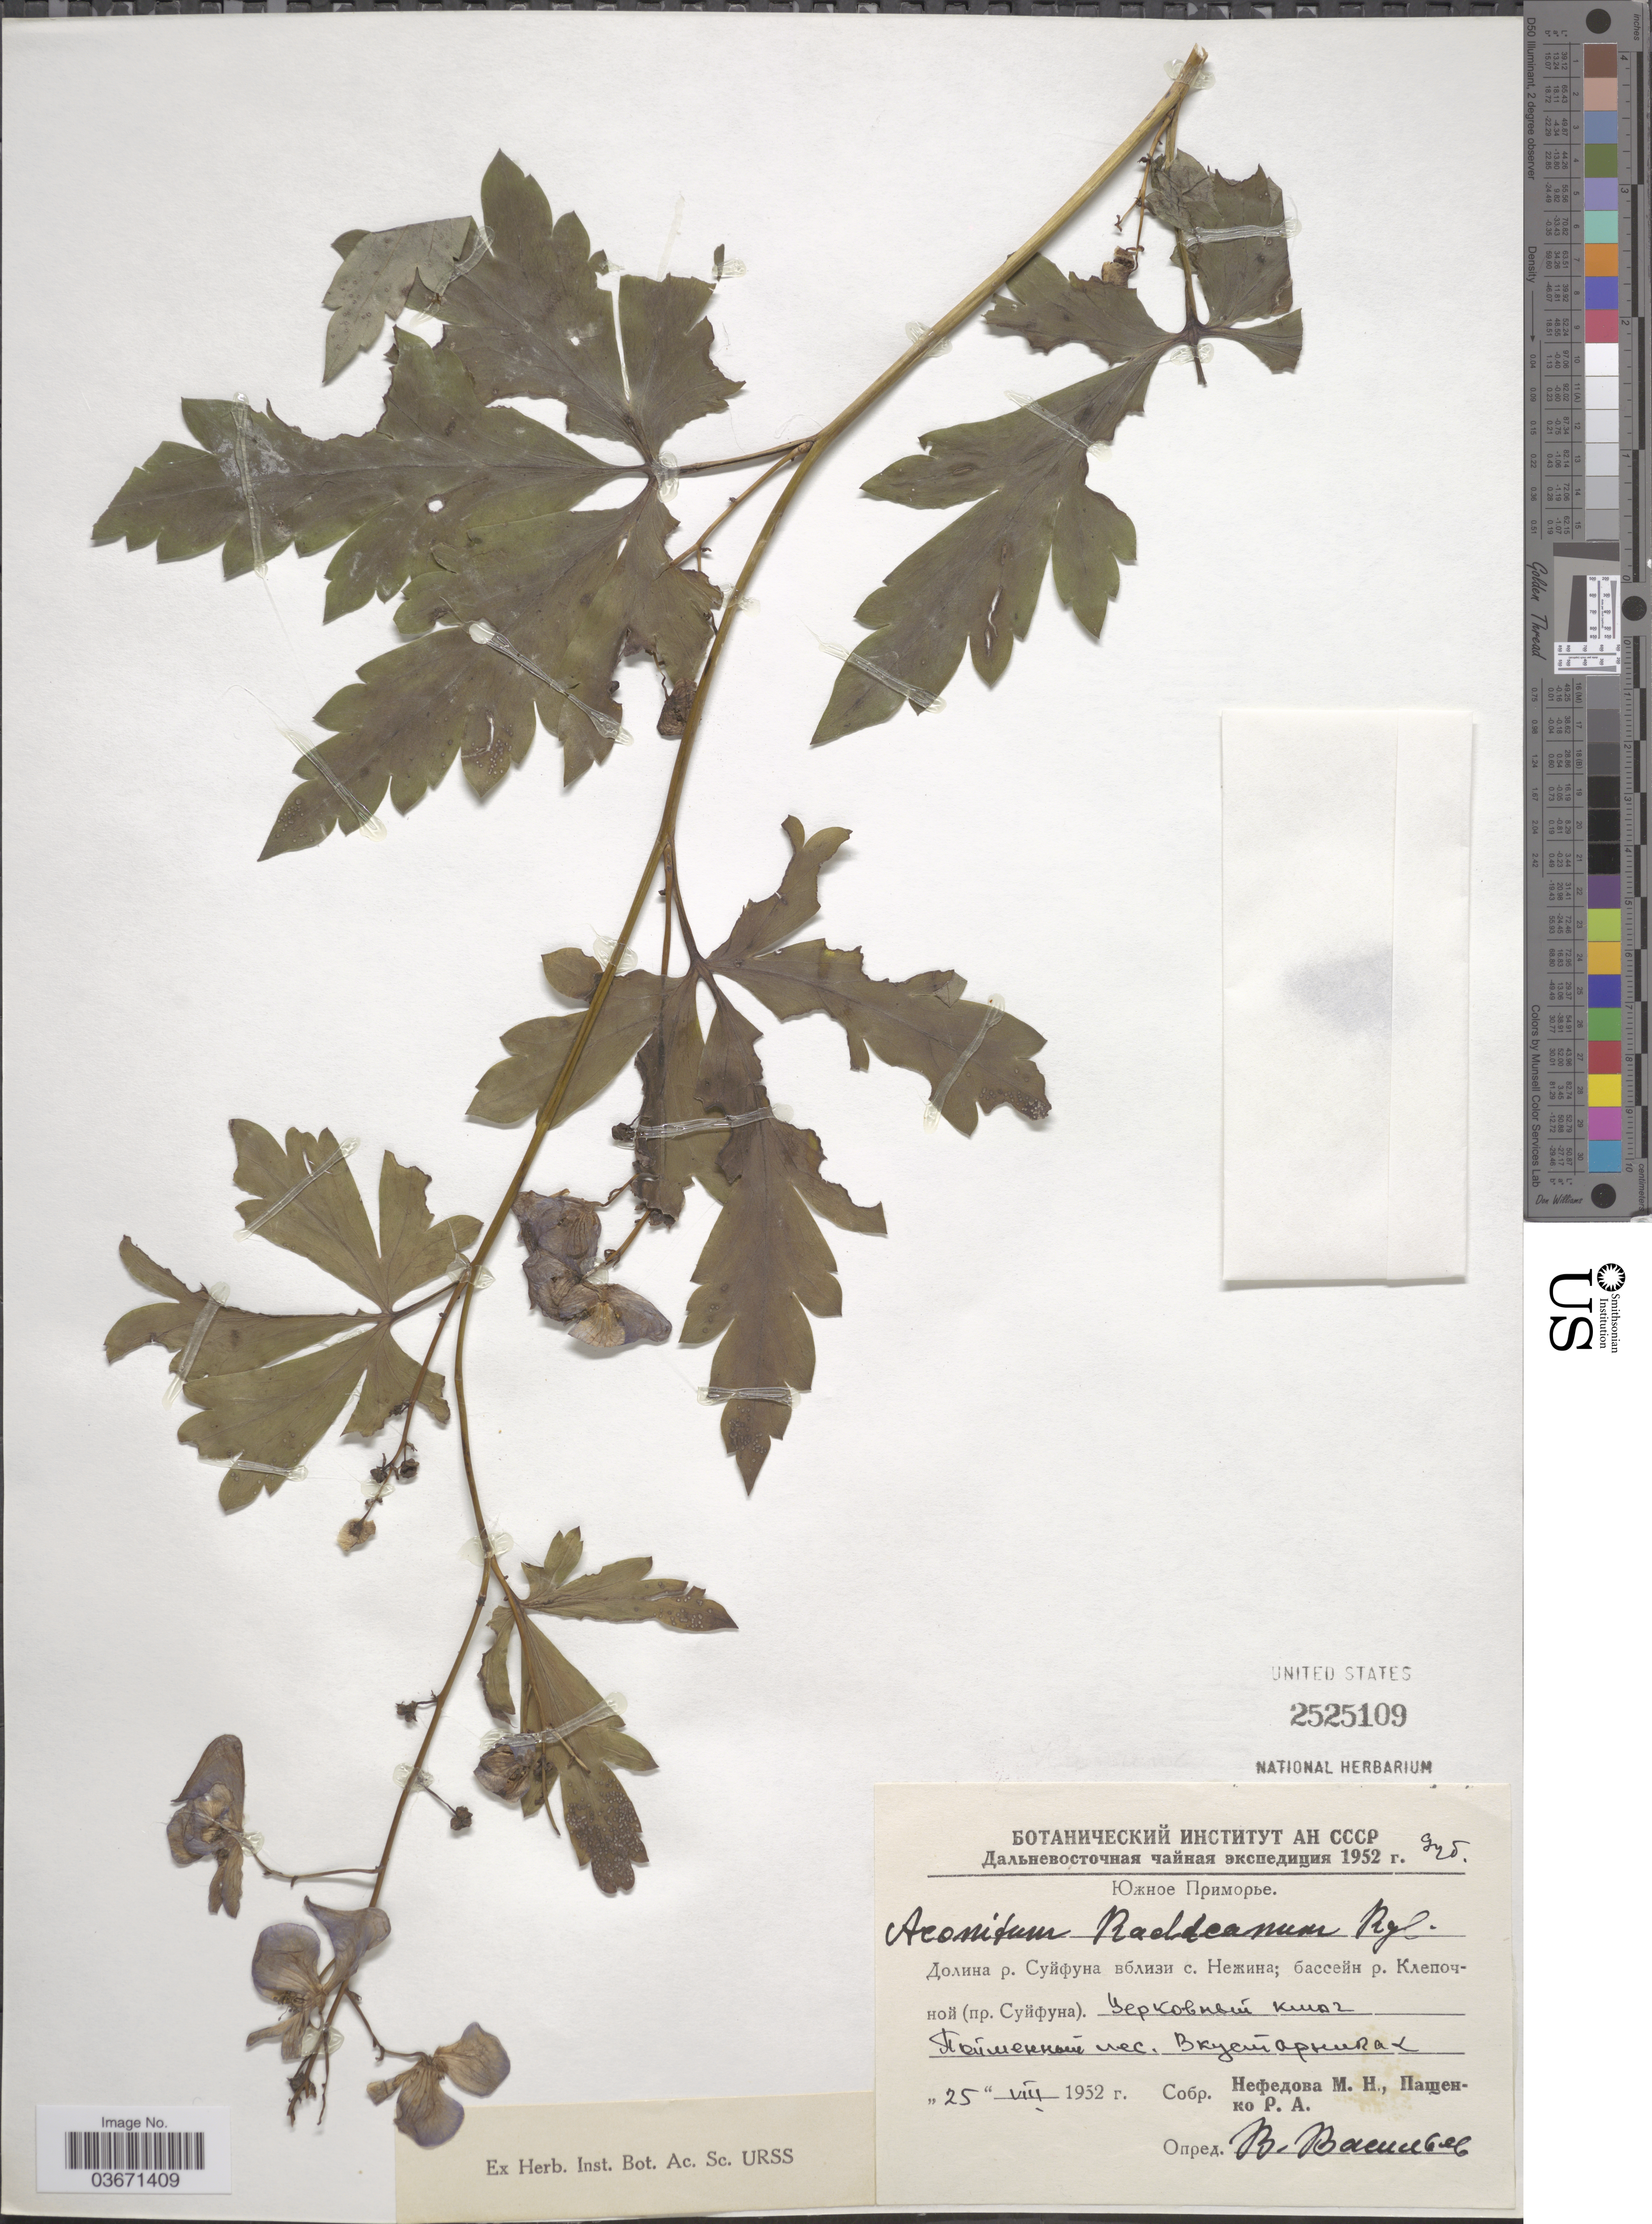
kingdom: Plantae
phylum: Tracheophyta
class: Magnoliopsida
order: Ranunculales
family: Ranunculaceae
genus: Aconitum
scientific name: Aconitum raddeanum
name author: Regel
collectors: M. Nefedova & P. Pashchenko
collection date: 1952-08-25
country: Russian Federation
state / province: Primorsky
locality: Valley of River Suifun, near village Nezhino, basin of River Klepochnaya.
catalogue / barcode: US 2525109